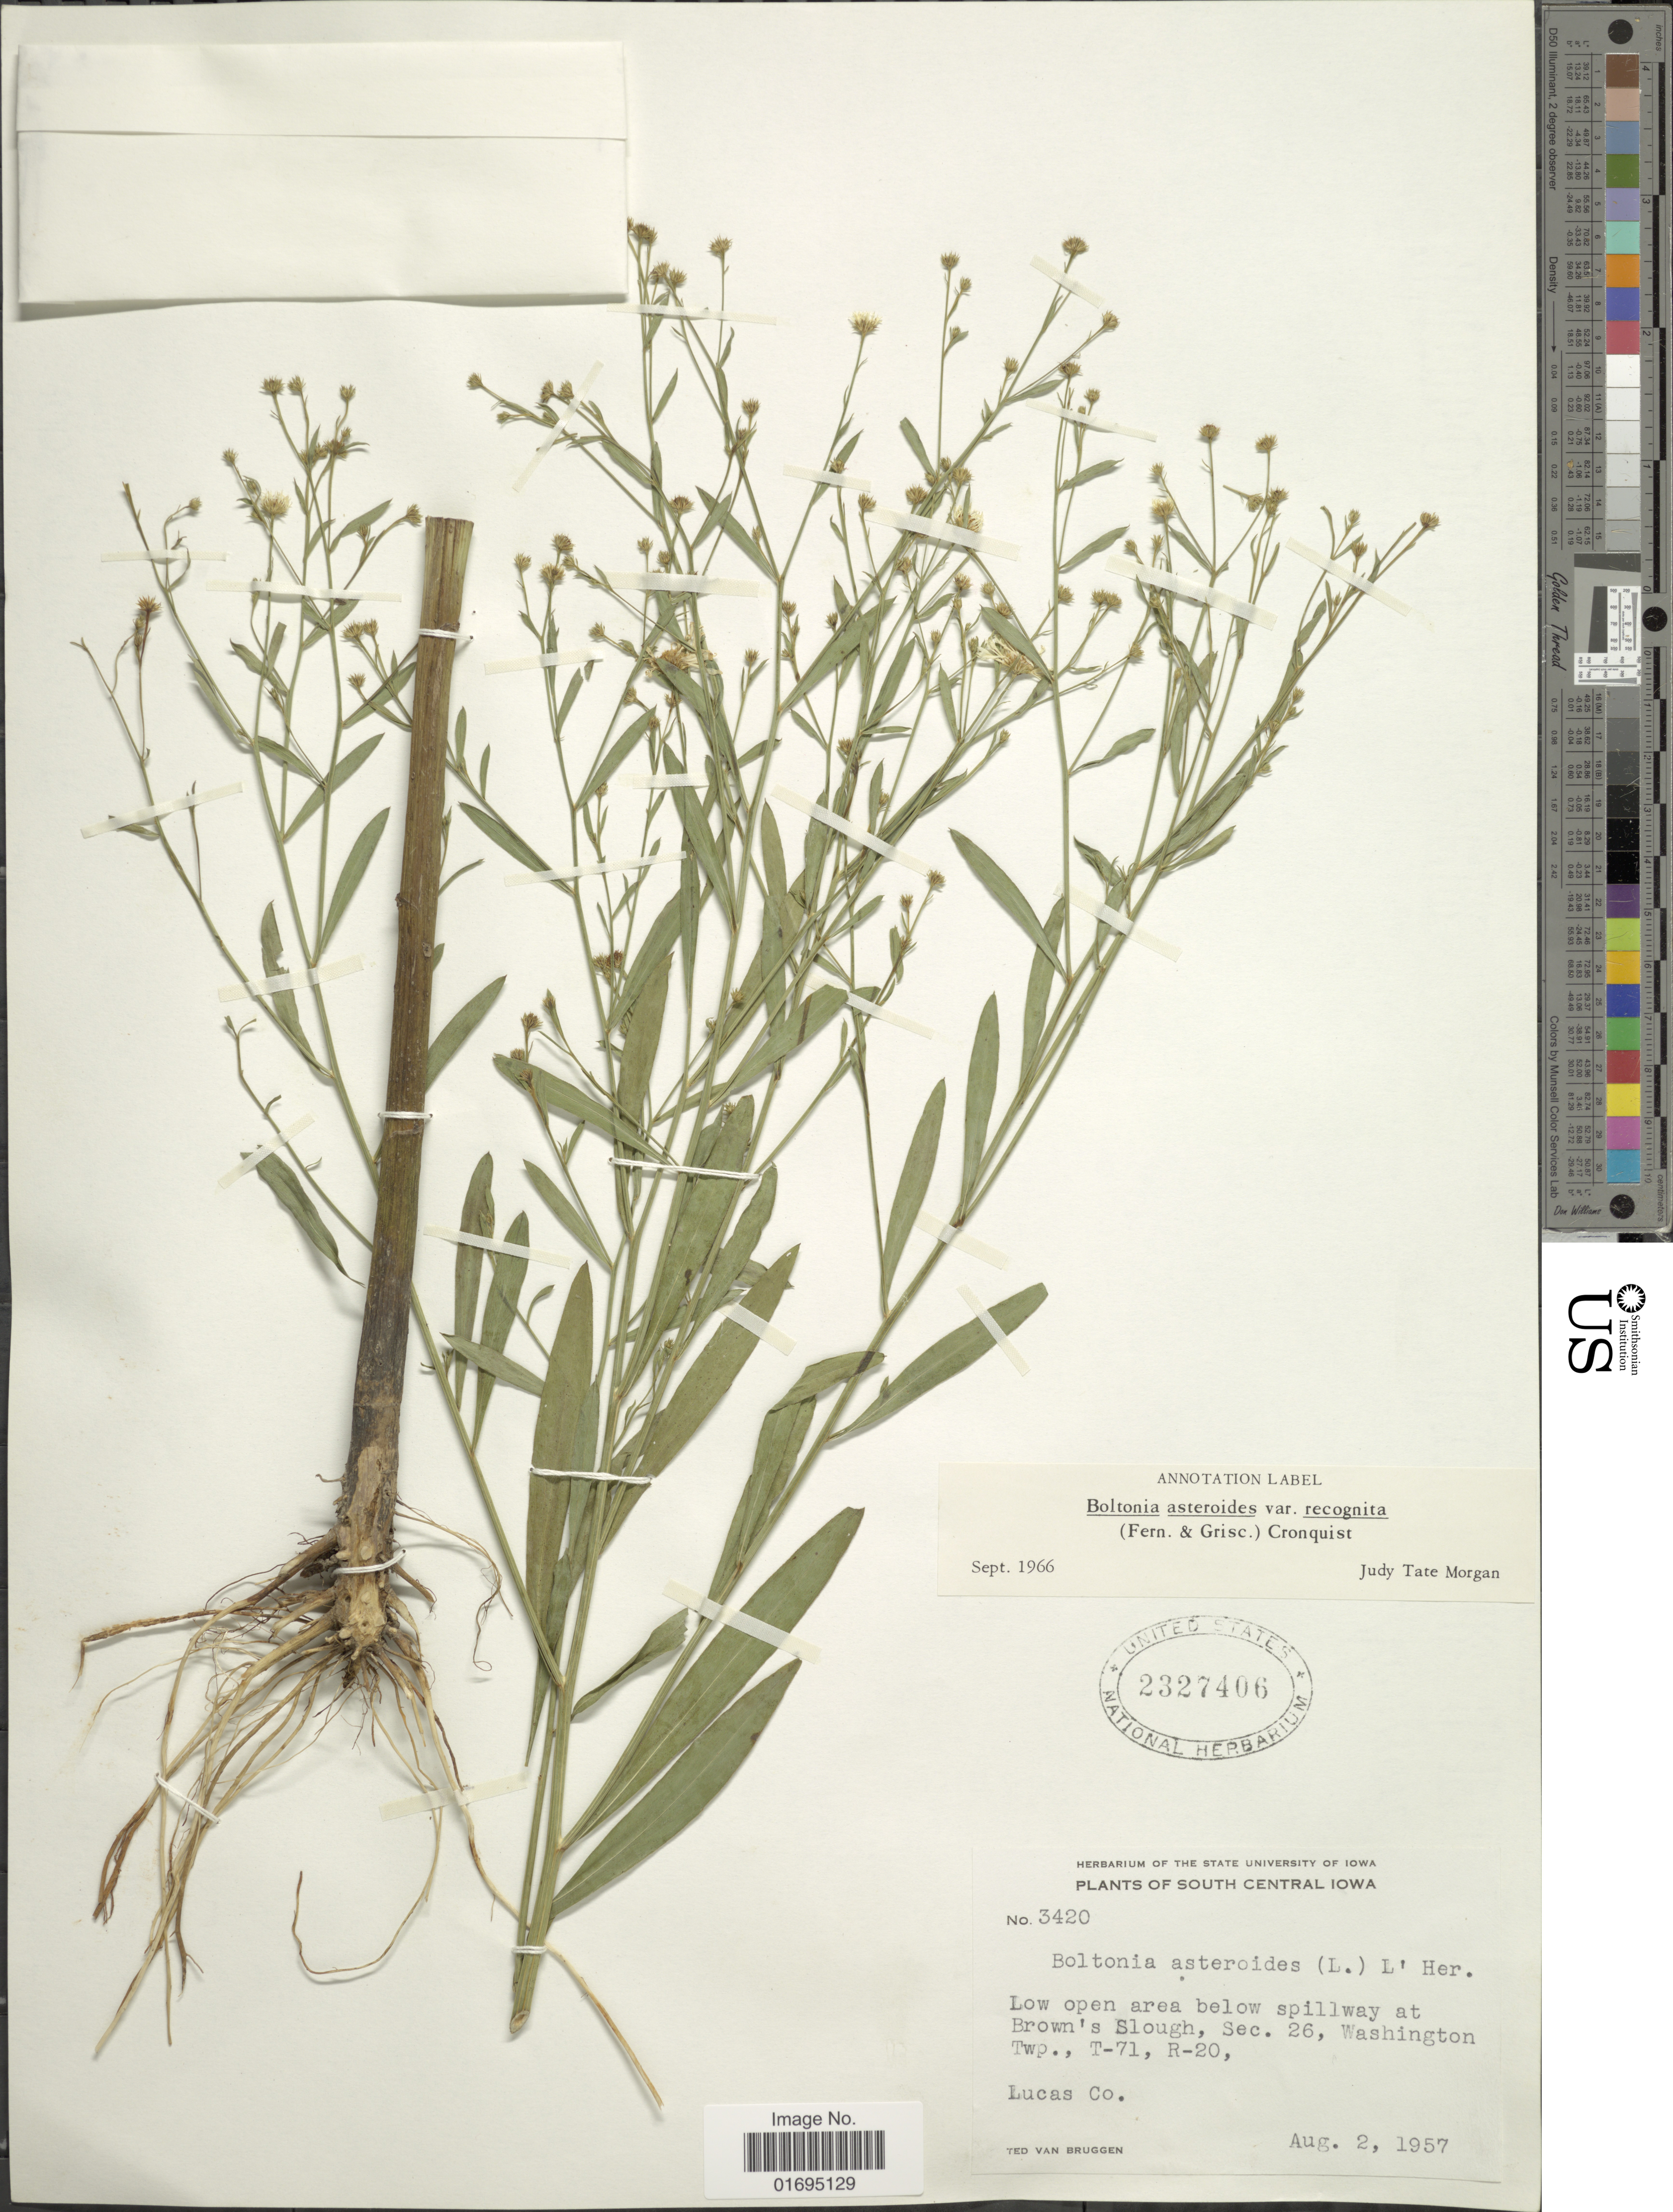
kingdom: Plantae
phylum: Tracheophyta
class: Magnoliopsida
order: Asterales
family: Asteraceae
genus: Boltonia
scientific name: Boltonia asteroides var. recognita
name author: (Fernald & Griscom) Cronq.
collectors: T. van Bruggen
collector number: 3420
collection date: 1957-08-02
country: United States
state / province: Iowa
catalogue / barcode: US 2327406